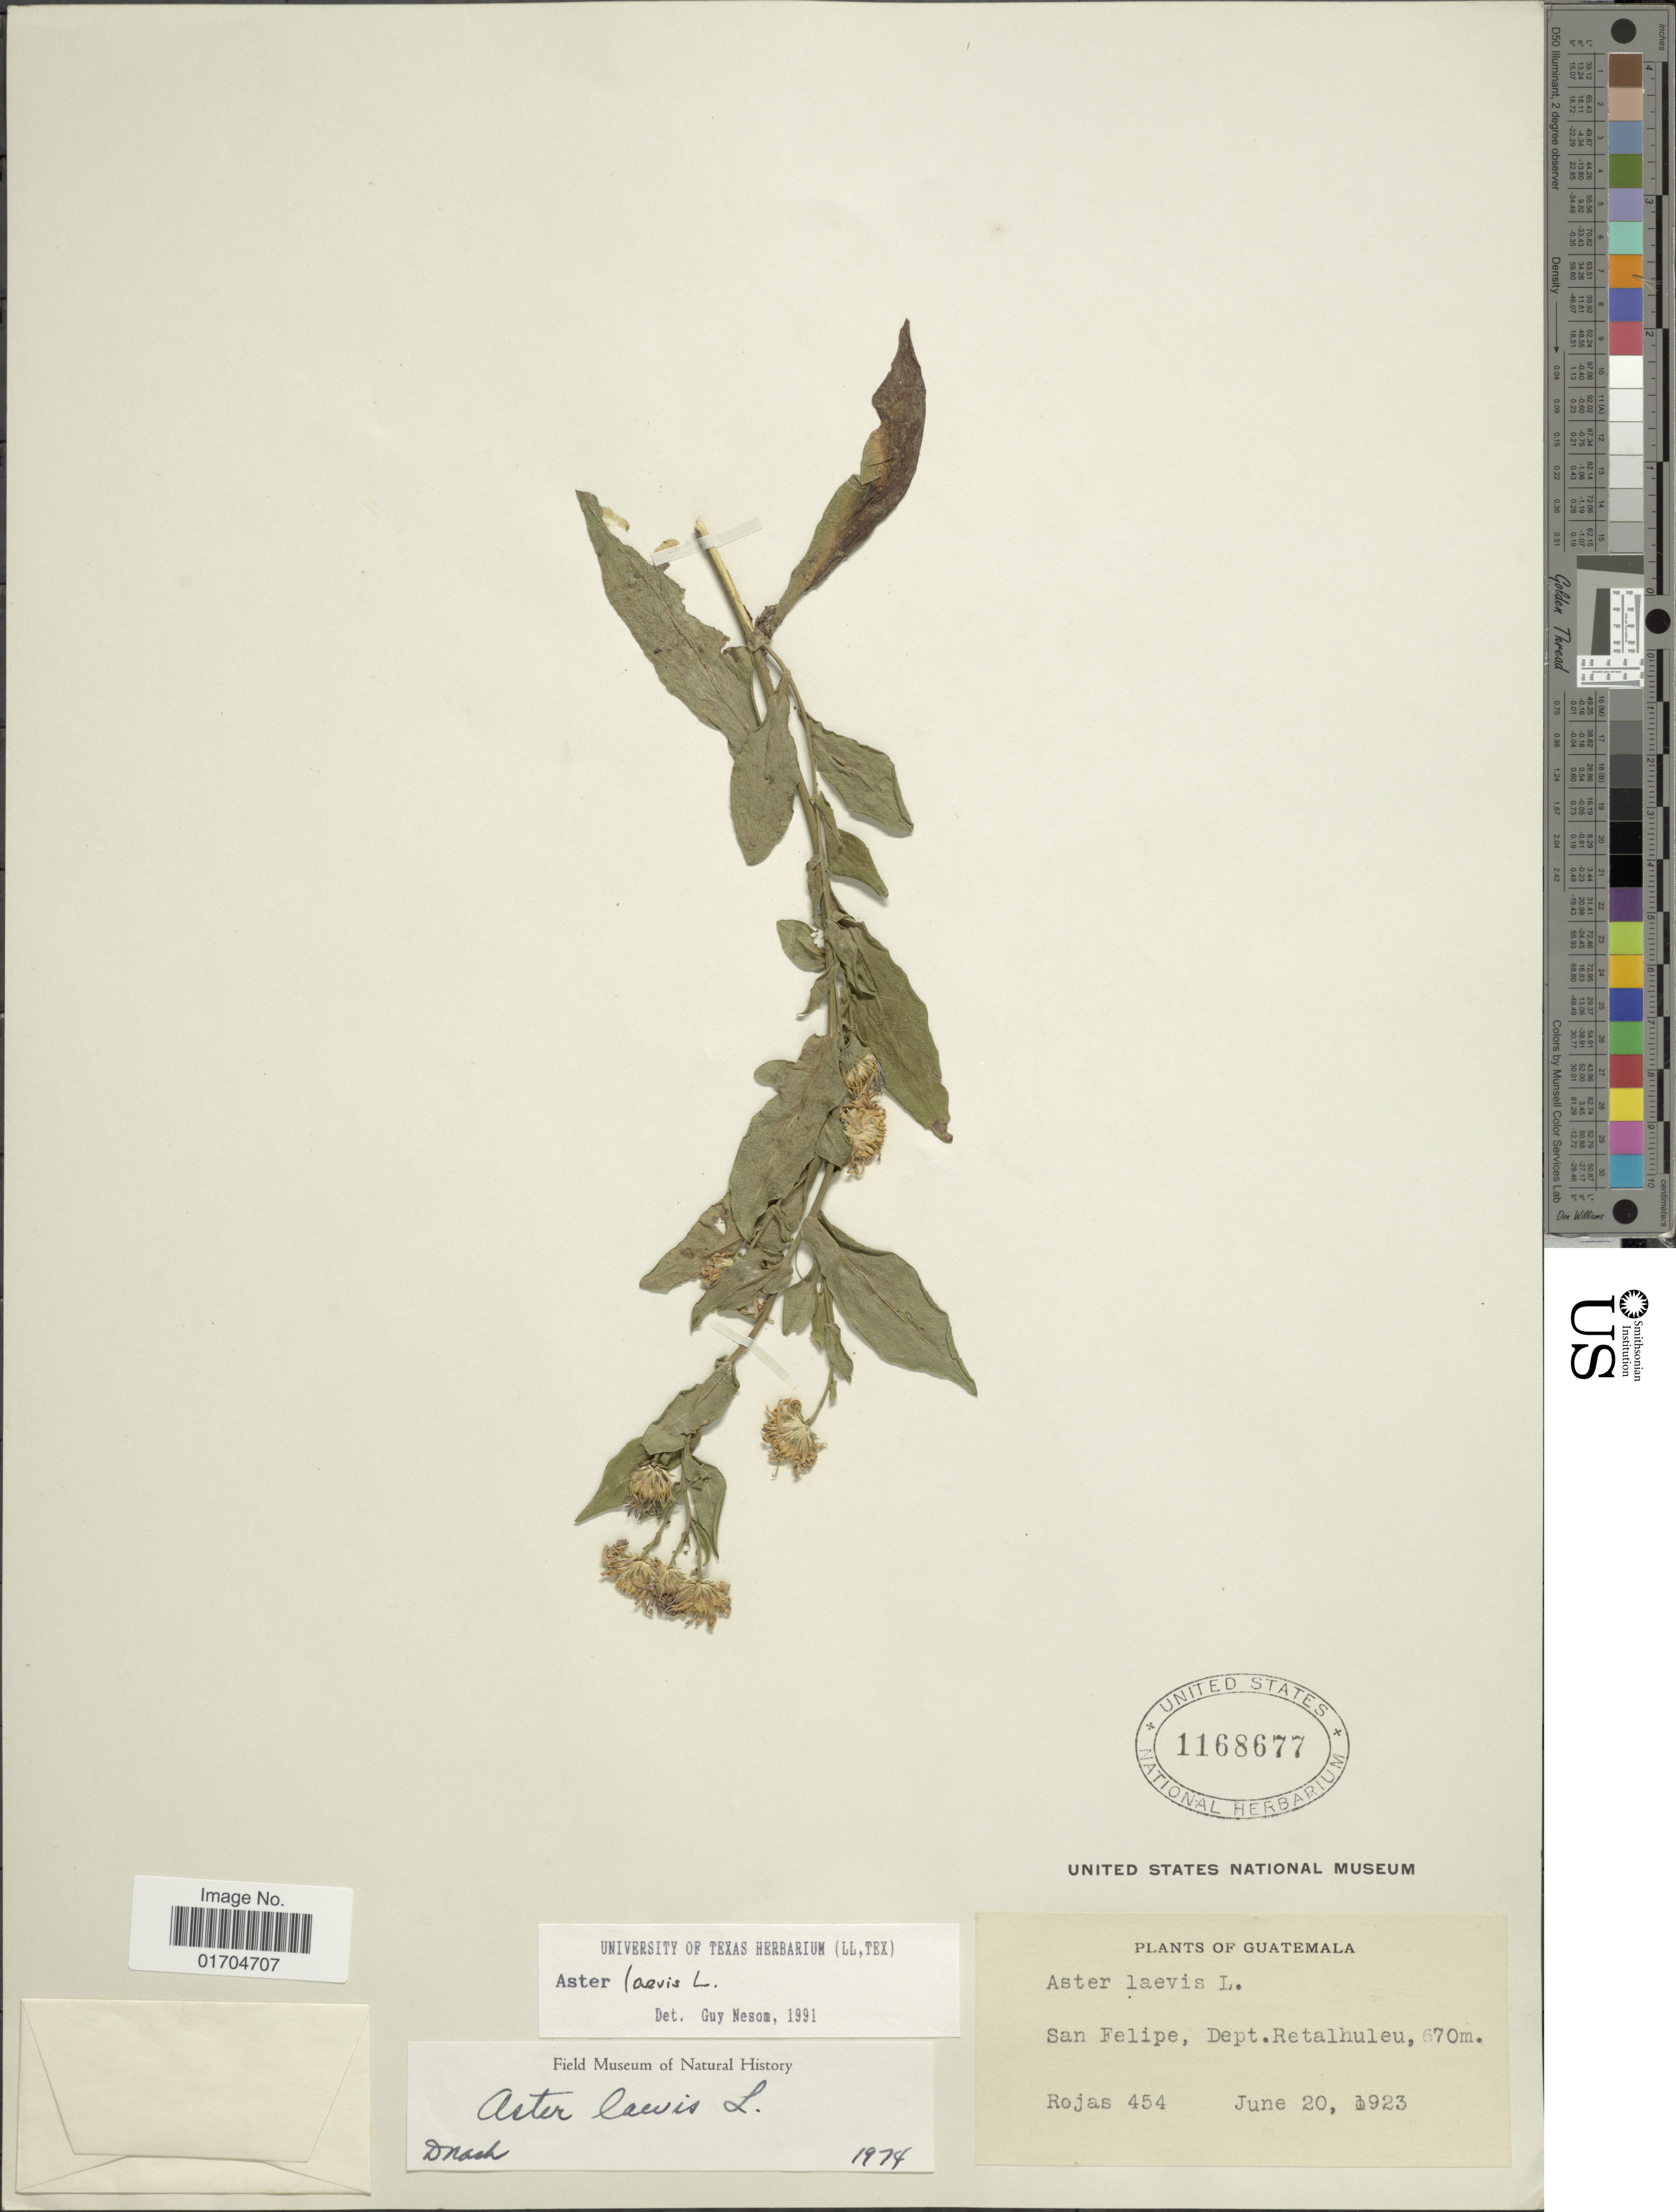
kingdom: Plantae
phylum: Tracheophyta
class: Magnoliopsida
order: Asterales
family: Asteraceae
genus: Symphyotrichum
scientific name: Symphyotrichum laeve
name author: (L.) Á. Löve & D. Löve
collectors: Rojas, --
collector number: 454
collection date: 1923-06-20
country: Guatemala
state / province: Retalhuleu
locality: San Felipe, Dept. Retalhulea.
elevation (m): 670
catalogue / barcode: US 1168677